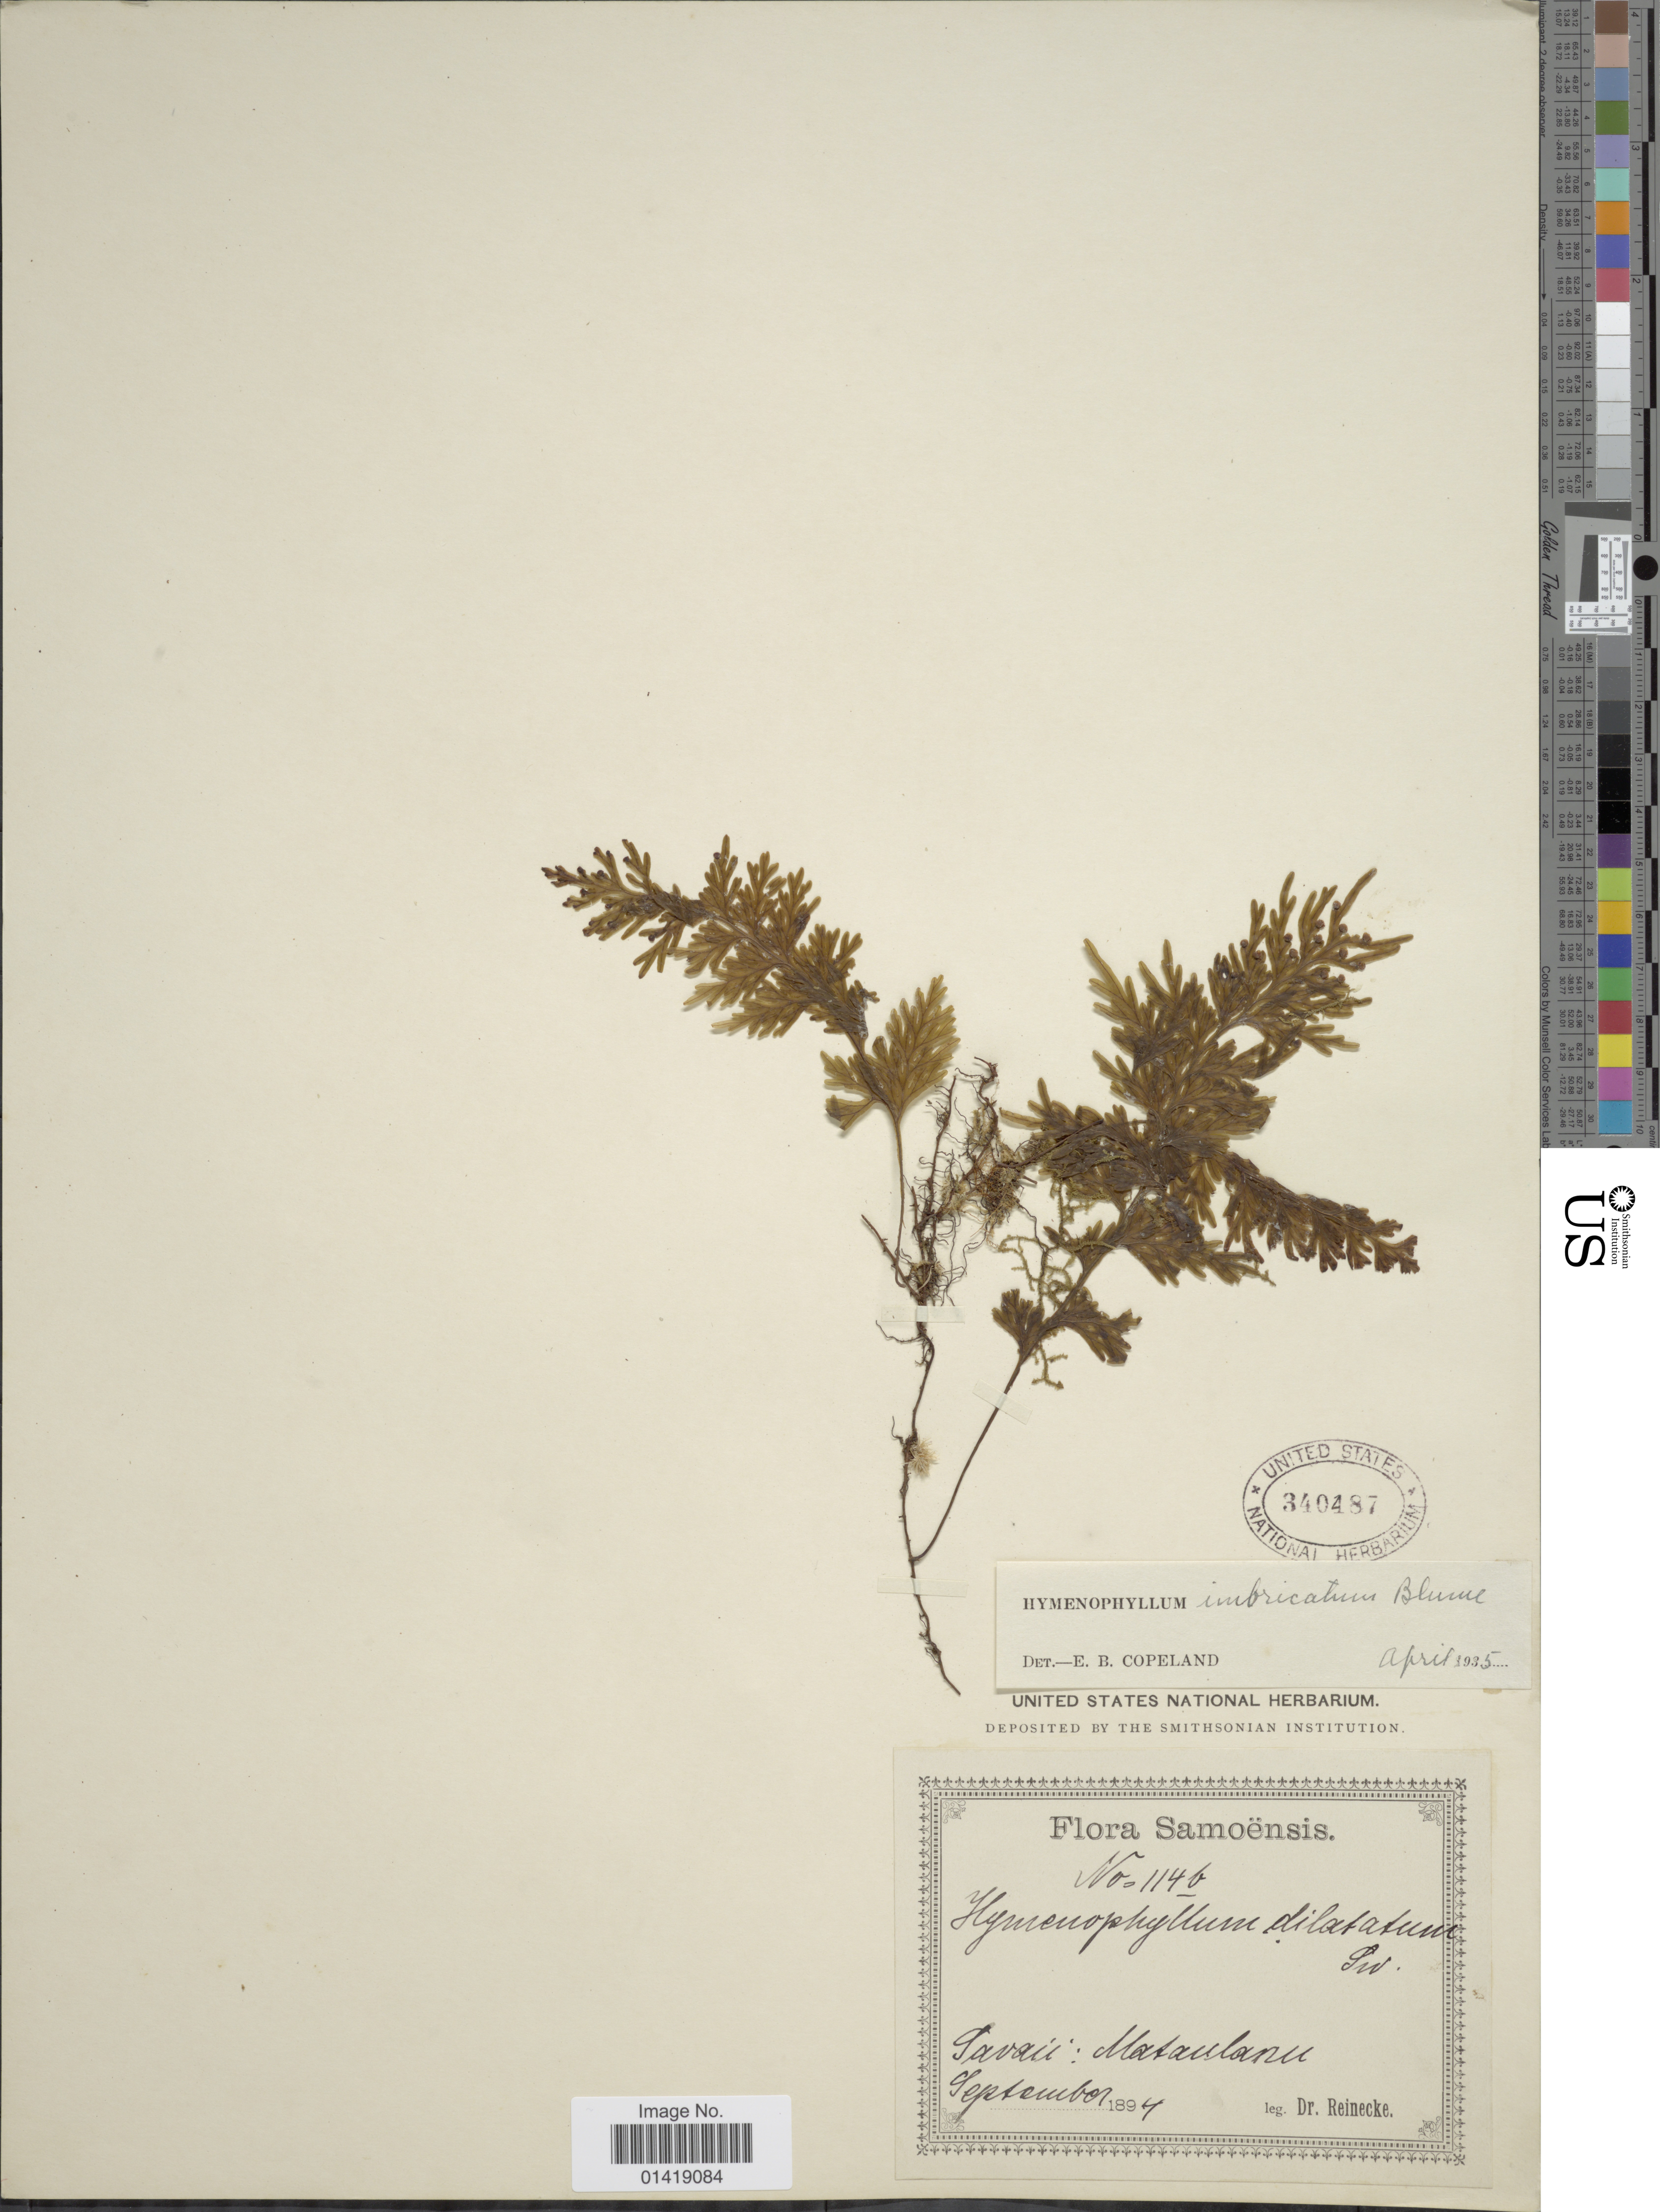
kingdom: Plantae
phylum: Tracheophyta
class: Polypodiopsida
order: Hymenophyllales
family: Hymenophyllaceae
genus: Hymenophyllum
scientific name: Hymenophyllum imbricatum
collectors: -- Reinecke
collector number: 114b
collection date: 1894-09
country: Samoa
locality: Tavaii: Matauslanu [interpreted]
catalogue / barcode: US 340487